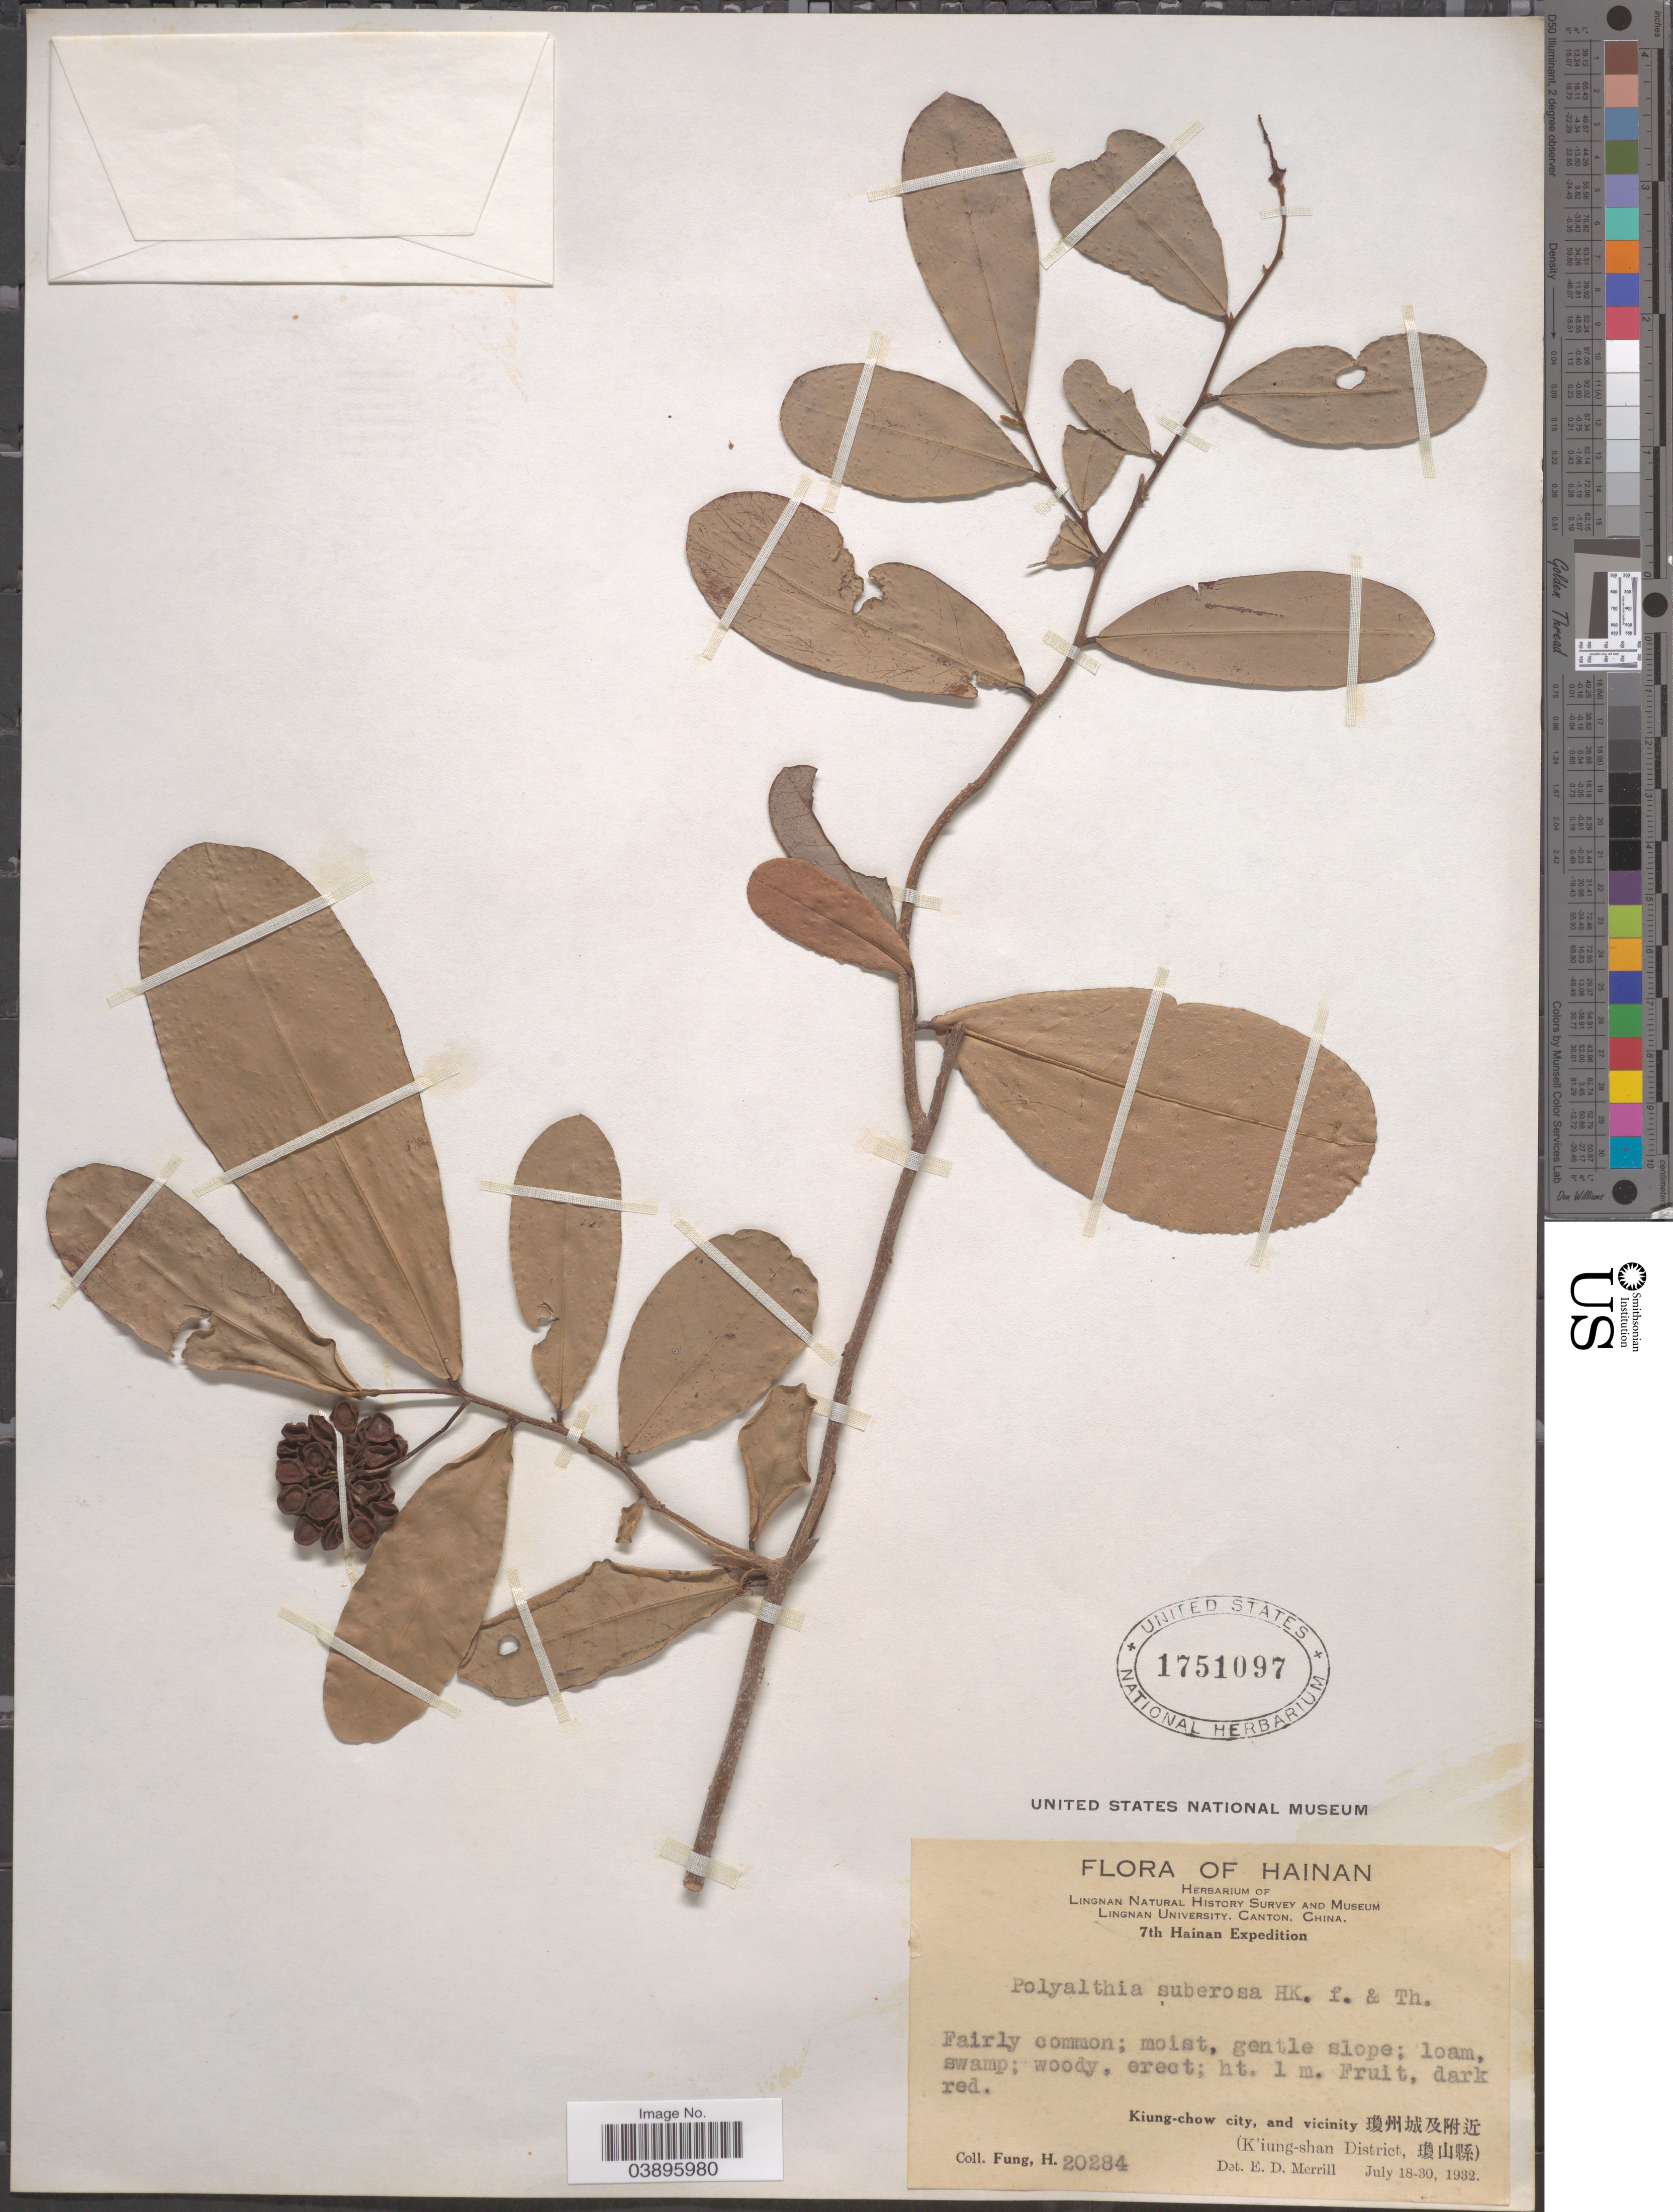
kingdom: Plantae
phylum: Tracheophyta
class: Magnoliopsida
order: Magnoliales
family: Annonaceae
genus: Polyalthia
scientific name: Polyalthia suberosa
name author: (Roxb.) Thwaites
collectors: H. Fung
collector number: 20284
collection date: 1932-07-18/1932-07-30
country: China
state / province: Hainan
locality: Kiung-chow city, and vicinity X. (K'iung-shan District, X).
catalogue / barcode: US 1751097